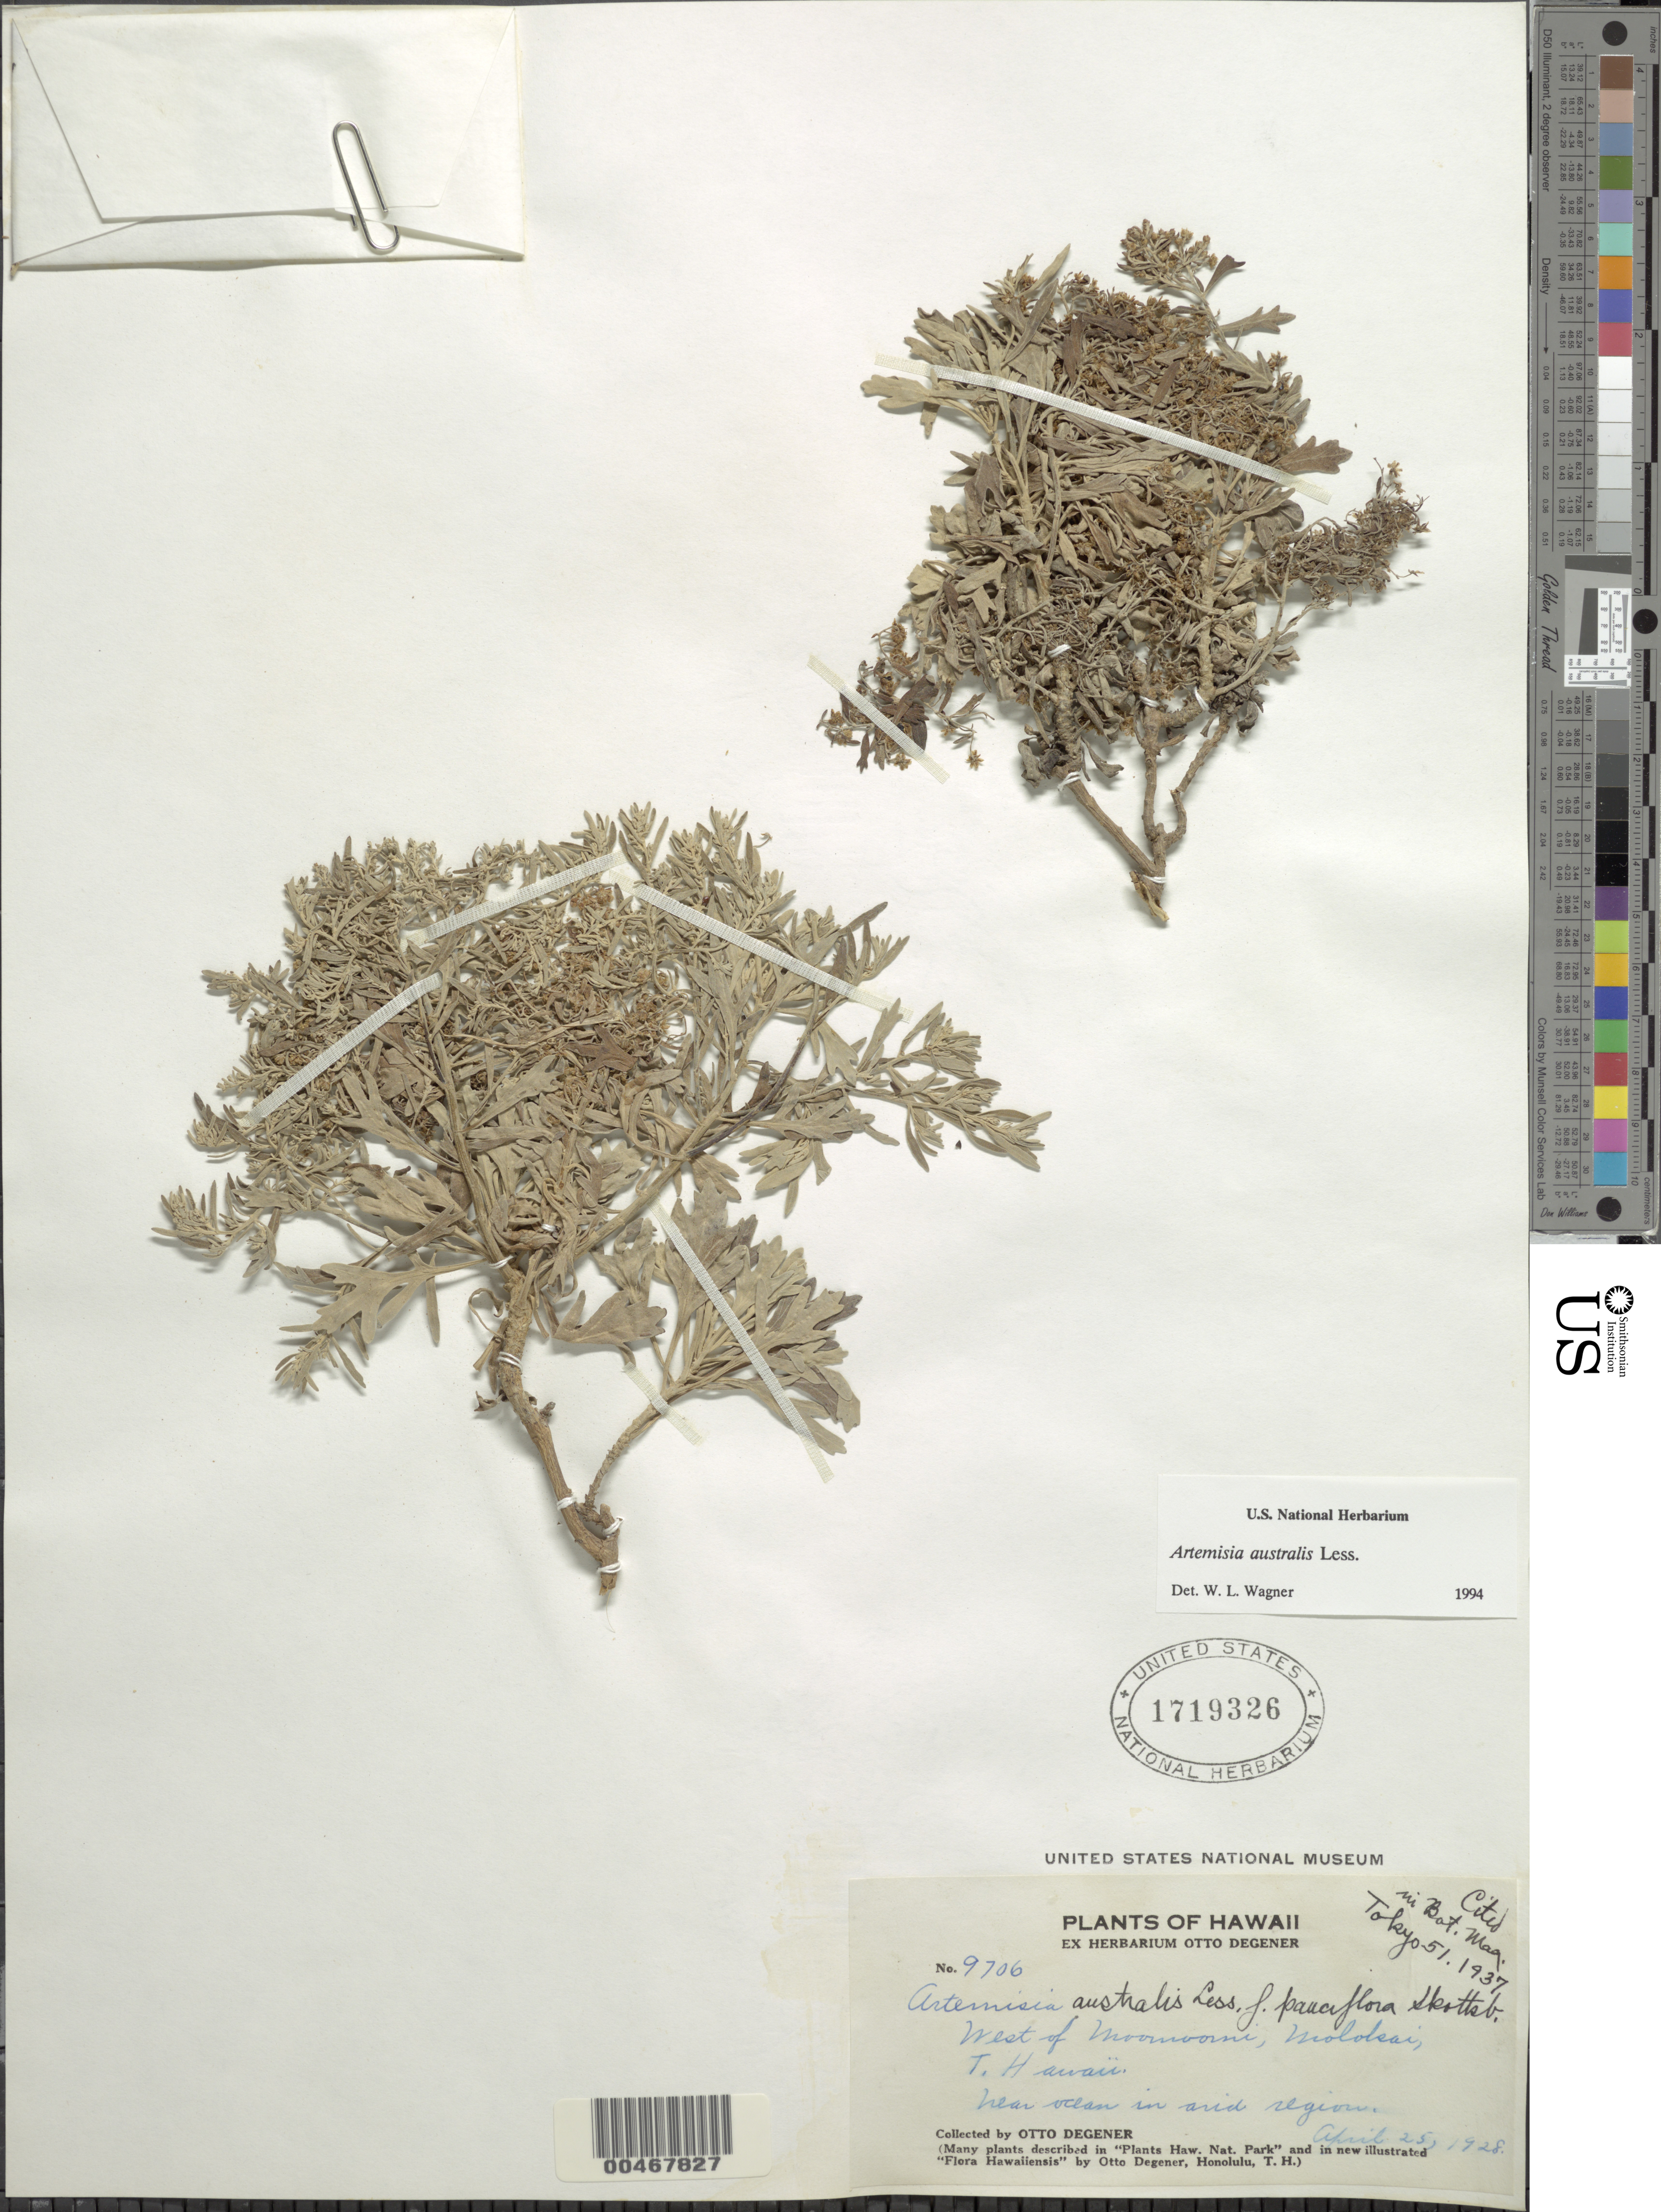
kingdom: Plantae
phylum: Tracheophyta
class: Magnoliopsida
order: Asterales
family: Asteraceae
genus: Artemisia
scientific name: Artemisia australis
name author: Less.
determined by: Wagner, W. L., (BOT), Smithsonian Institution - National Museum of Natural History (UNITED STATES)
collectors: O. Degener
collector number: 9706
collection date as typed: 25 Apr 1928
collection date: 1928-04-25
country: United States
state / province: Hawaii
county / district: Maui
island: Moloka'i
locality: W of Moomoomi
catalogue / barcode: US 1719326